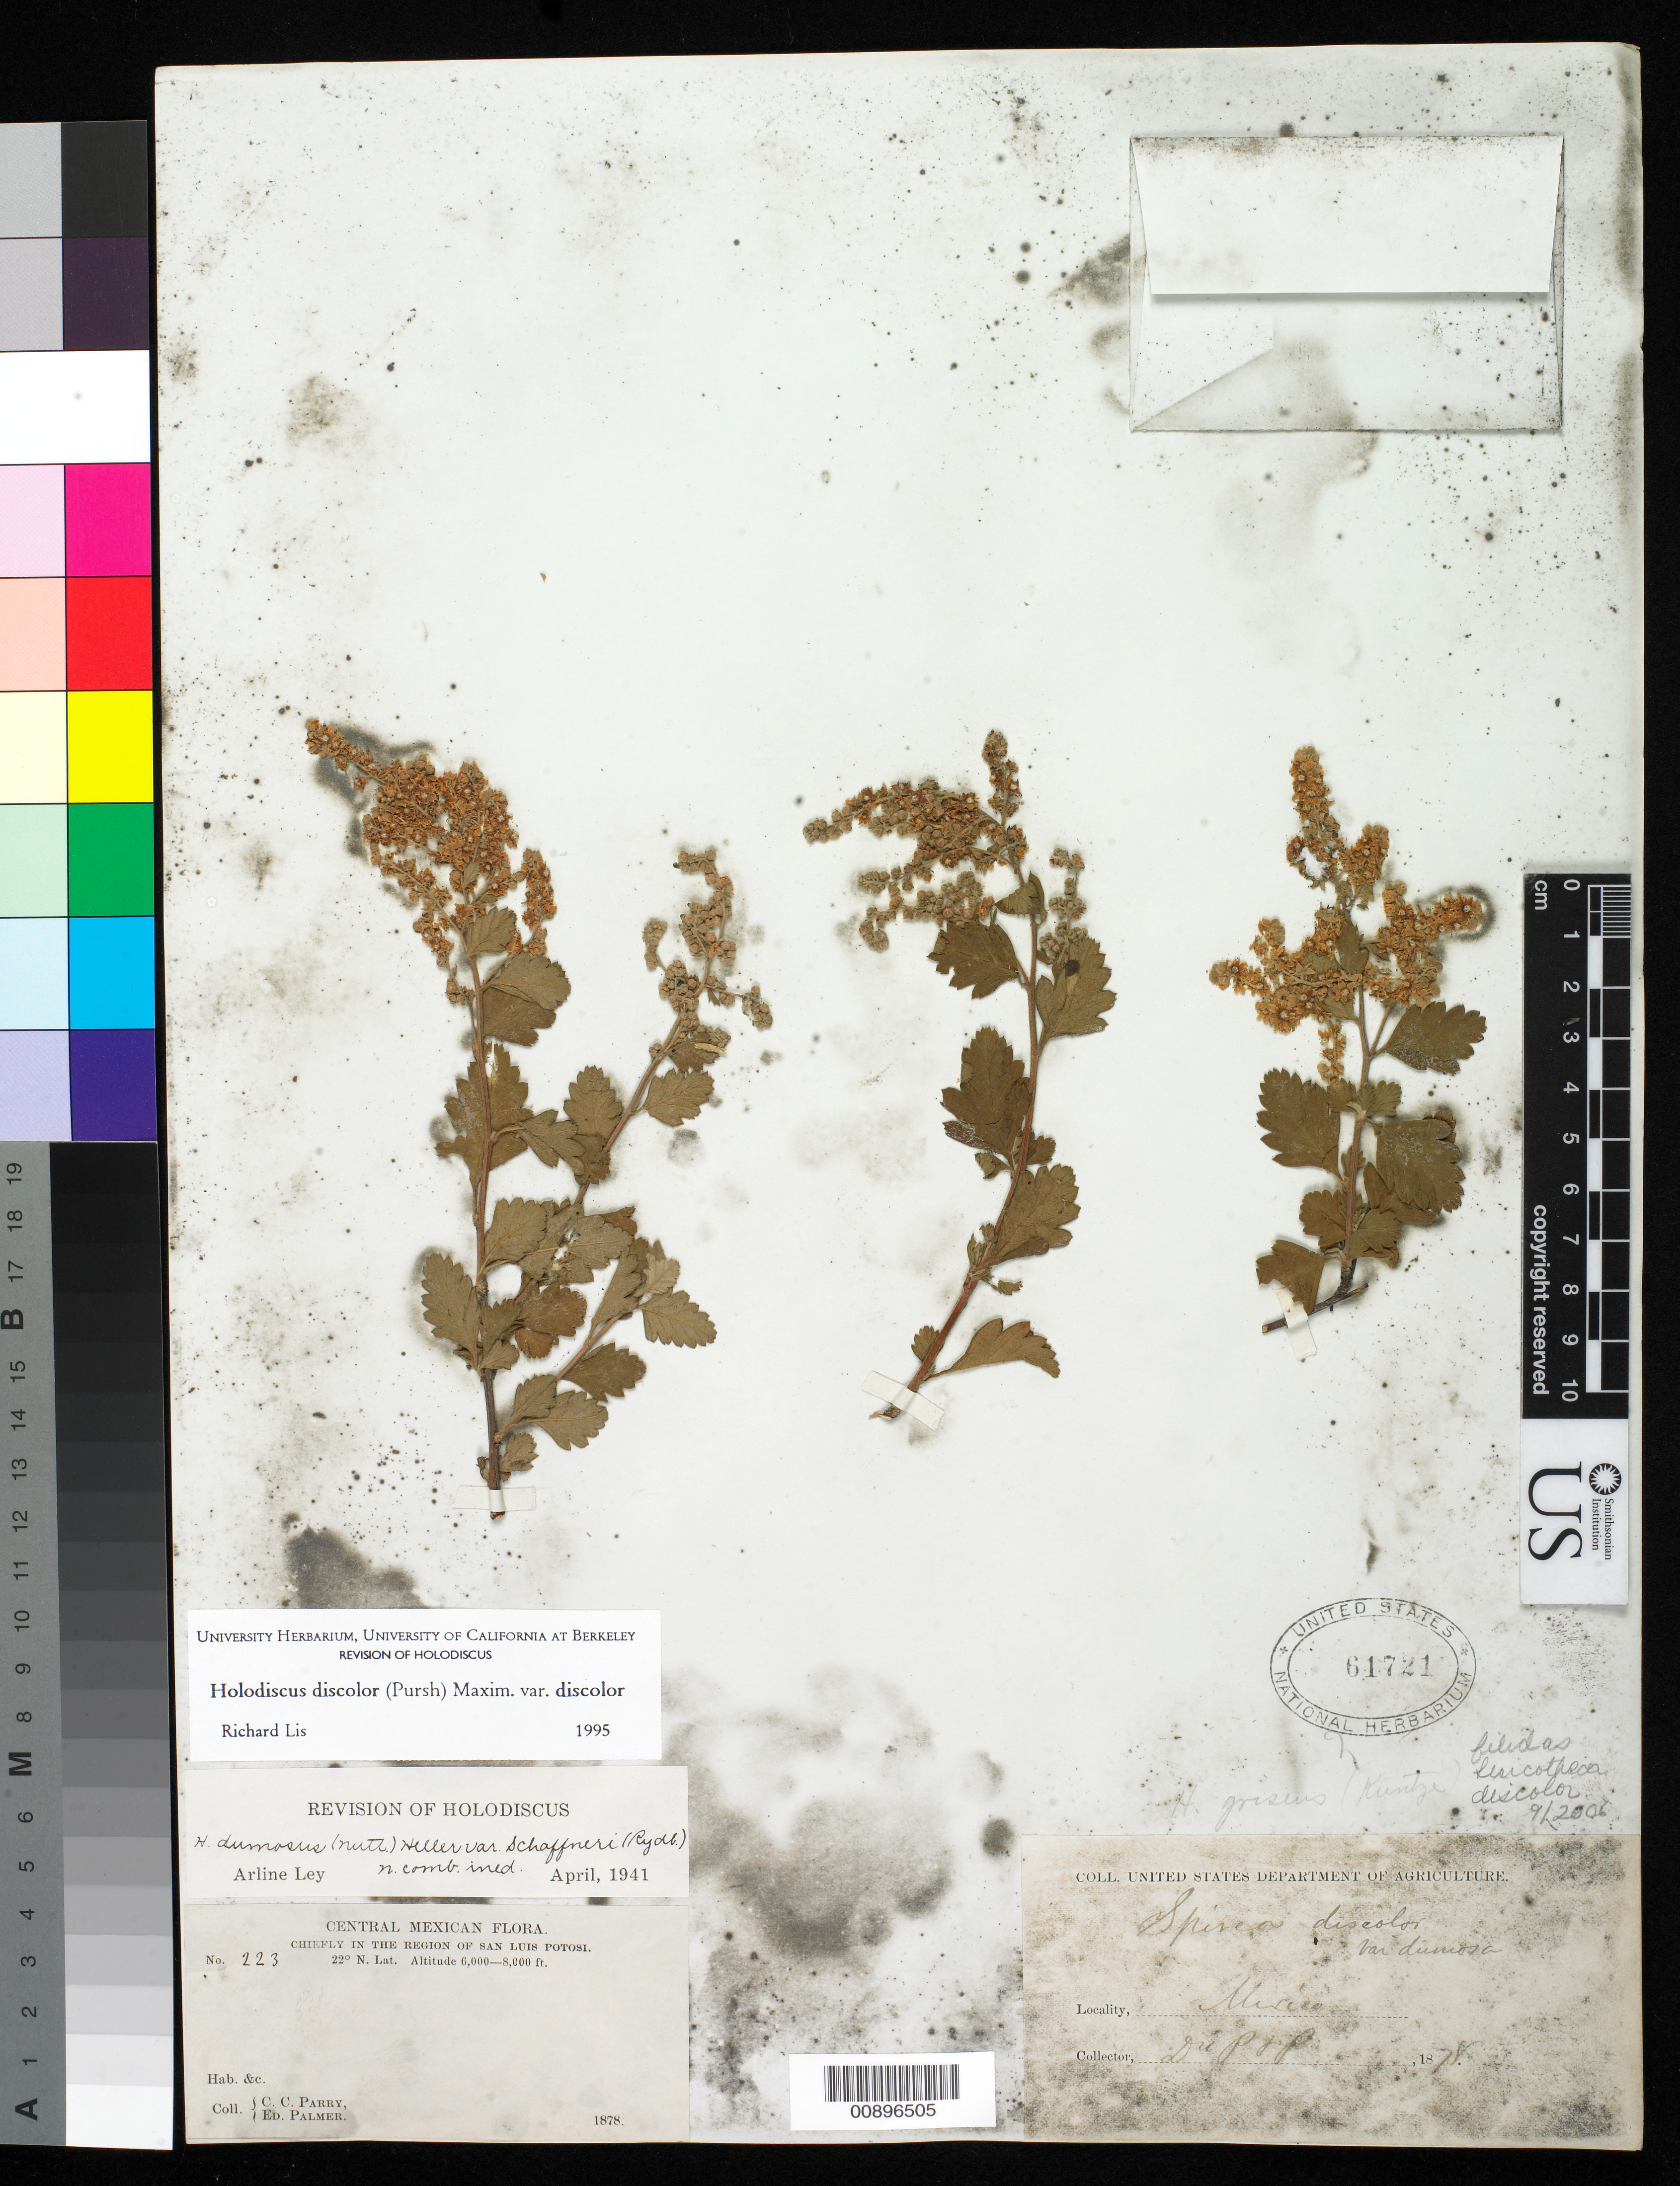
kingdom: Plantae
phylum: Tracheophyta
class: Magnoliopsida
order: Rosales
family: Rosaceae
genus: Holodiscus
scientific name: Holodiscus discolor var. discolor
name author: (Pursh) Maxim.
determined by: Lis, R.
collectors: C. C. Parry & E. Palmer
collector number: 223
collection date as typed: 1878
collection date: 1878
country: Mexico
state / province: San Luis Potosí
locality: Chiefly in the region of San Luis Potosí.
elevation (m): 1829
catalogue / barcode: US 61721